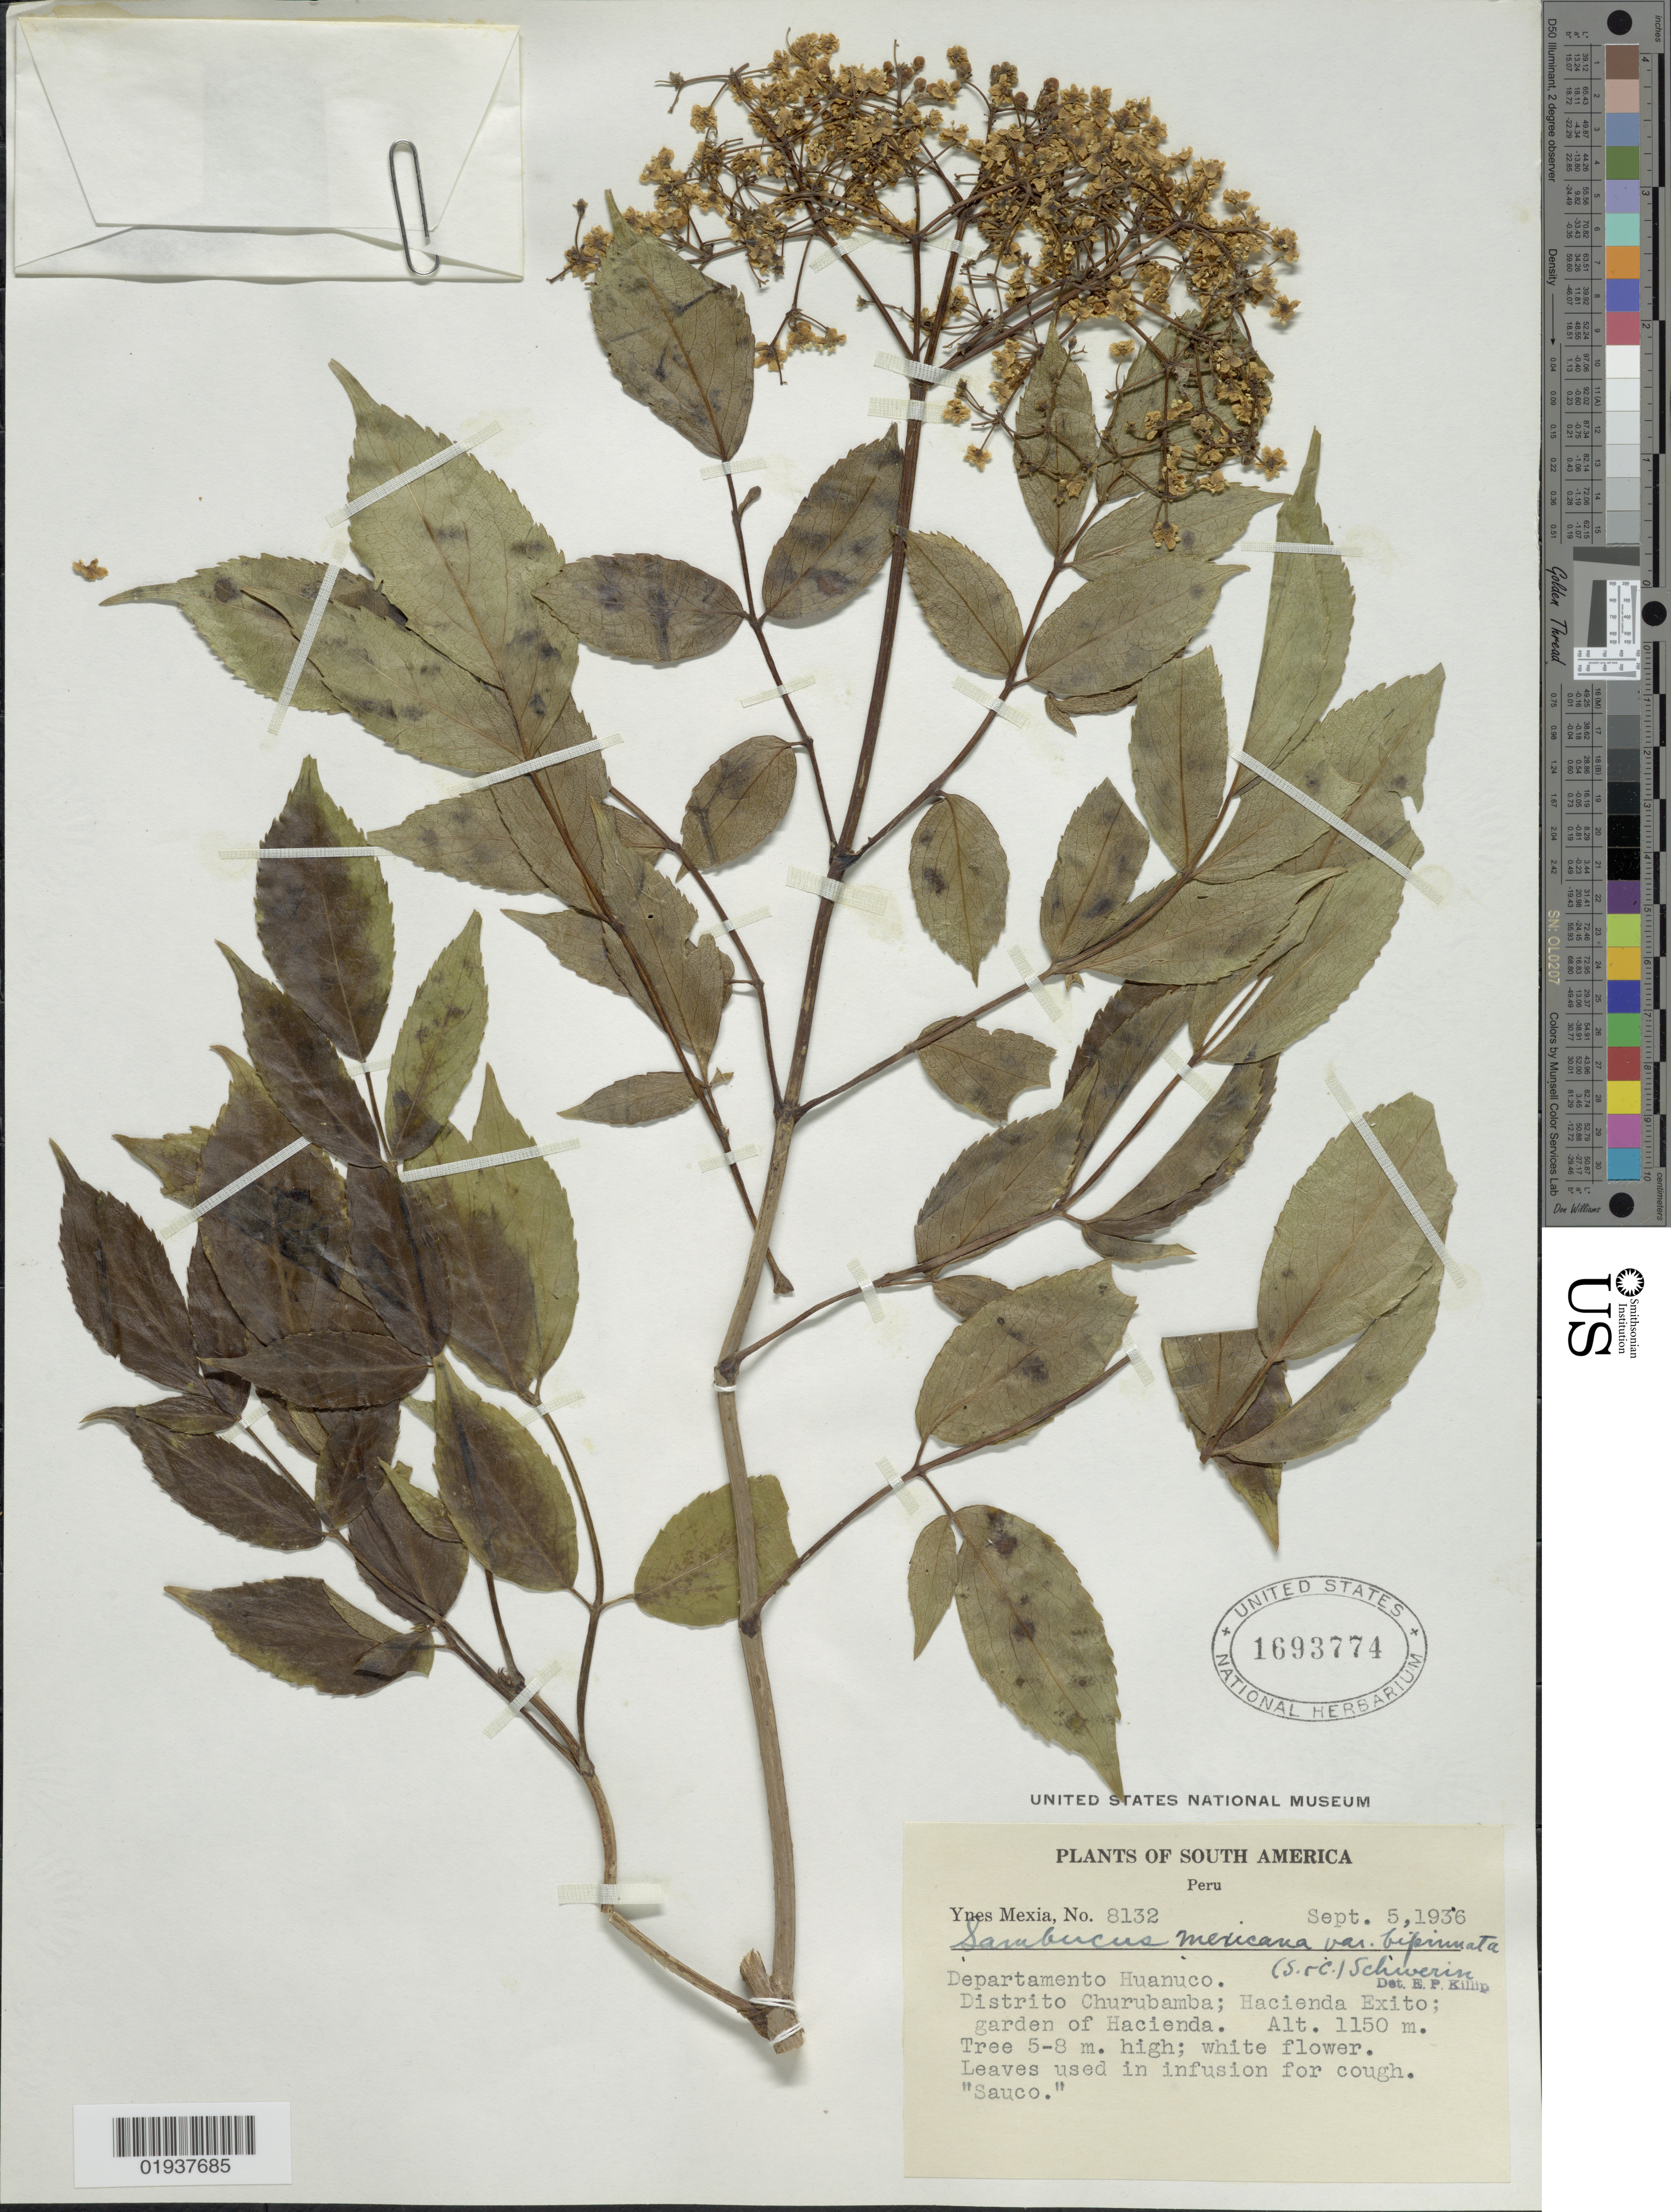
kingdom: Plantae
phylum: Tracheophyta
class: Magnoliopsida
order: Dipsacales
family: Viburnaceae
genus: Sambucus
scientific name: Sambucus canadensis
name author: L.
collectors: Y. Mexia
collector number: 8132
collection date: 1936-09-05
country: Peru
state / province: Huánuco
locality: Departamento Huanuco, Distrito Churumbamba; Hacienda Exito; garden of Hacienda.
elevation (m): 1150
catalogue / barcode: US 1693774